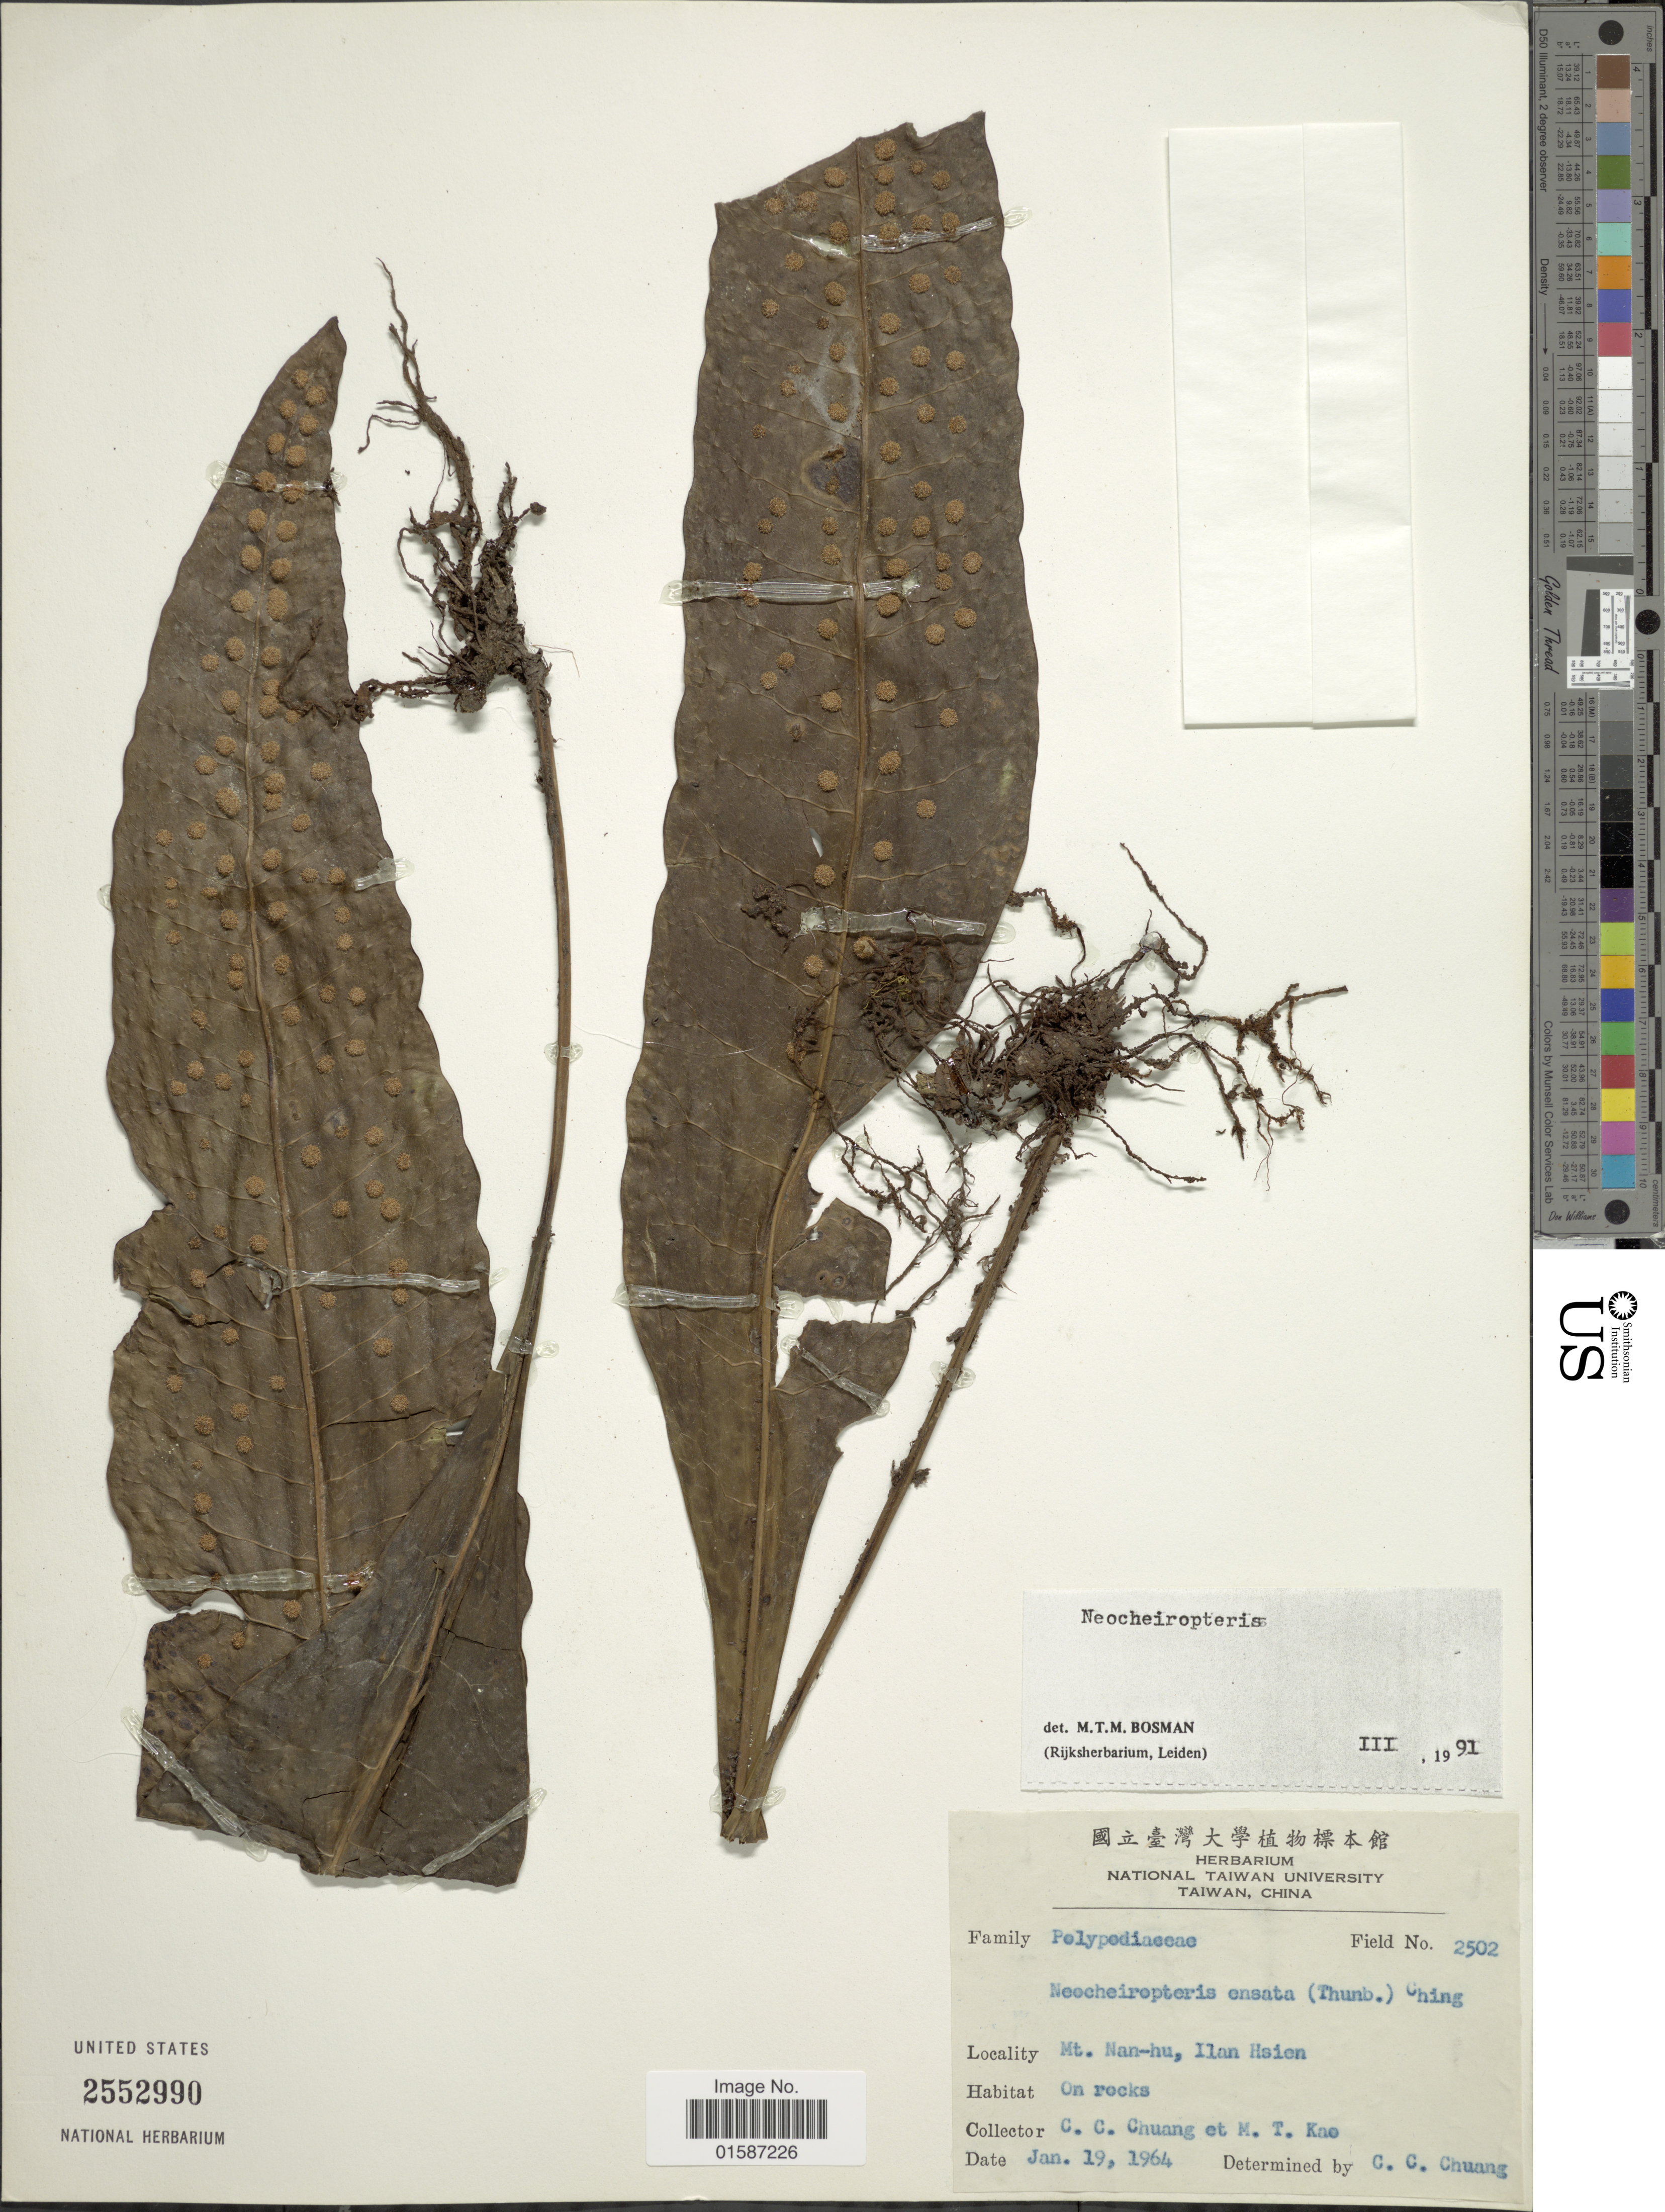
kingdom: Plantae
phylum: Tracheophyta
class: Polypodiopsida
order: Polypodiales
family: Polypodiaceae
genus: Neolepisorus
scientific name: Neolepisorus ensatus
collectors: C. C. Chuang & M. T. Kao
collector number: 2502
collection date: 1964-01-19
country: Taiwan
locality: Mt. Nan-hu, Ilan Hsien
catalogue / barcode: US 2552990